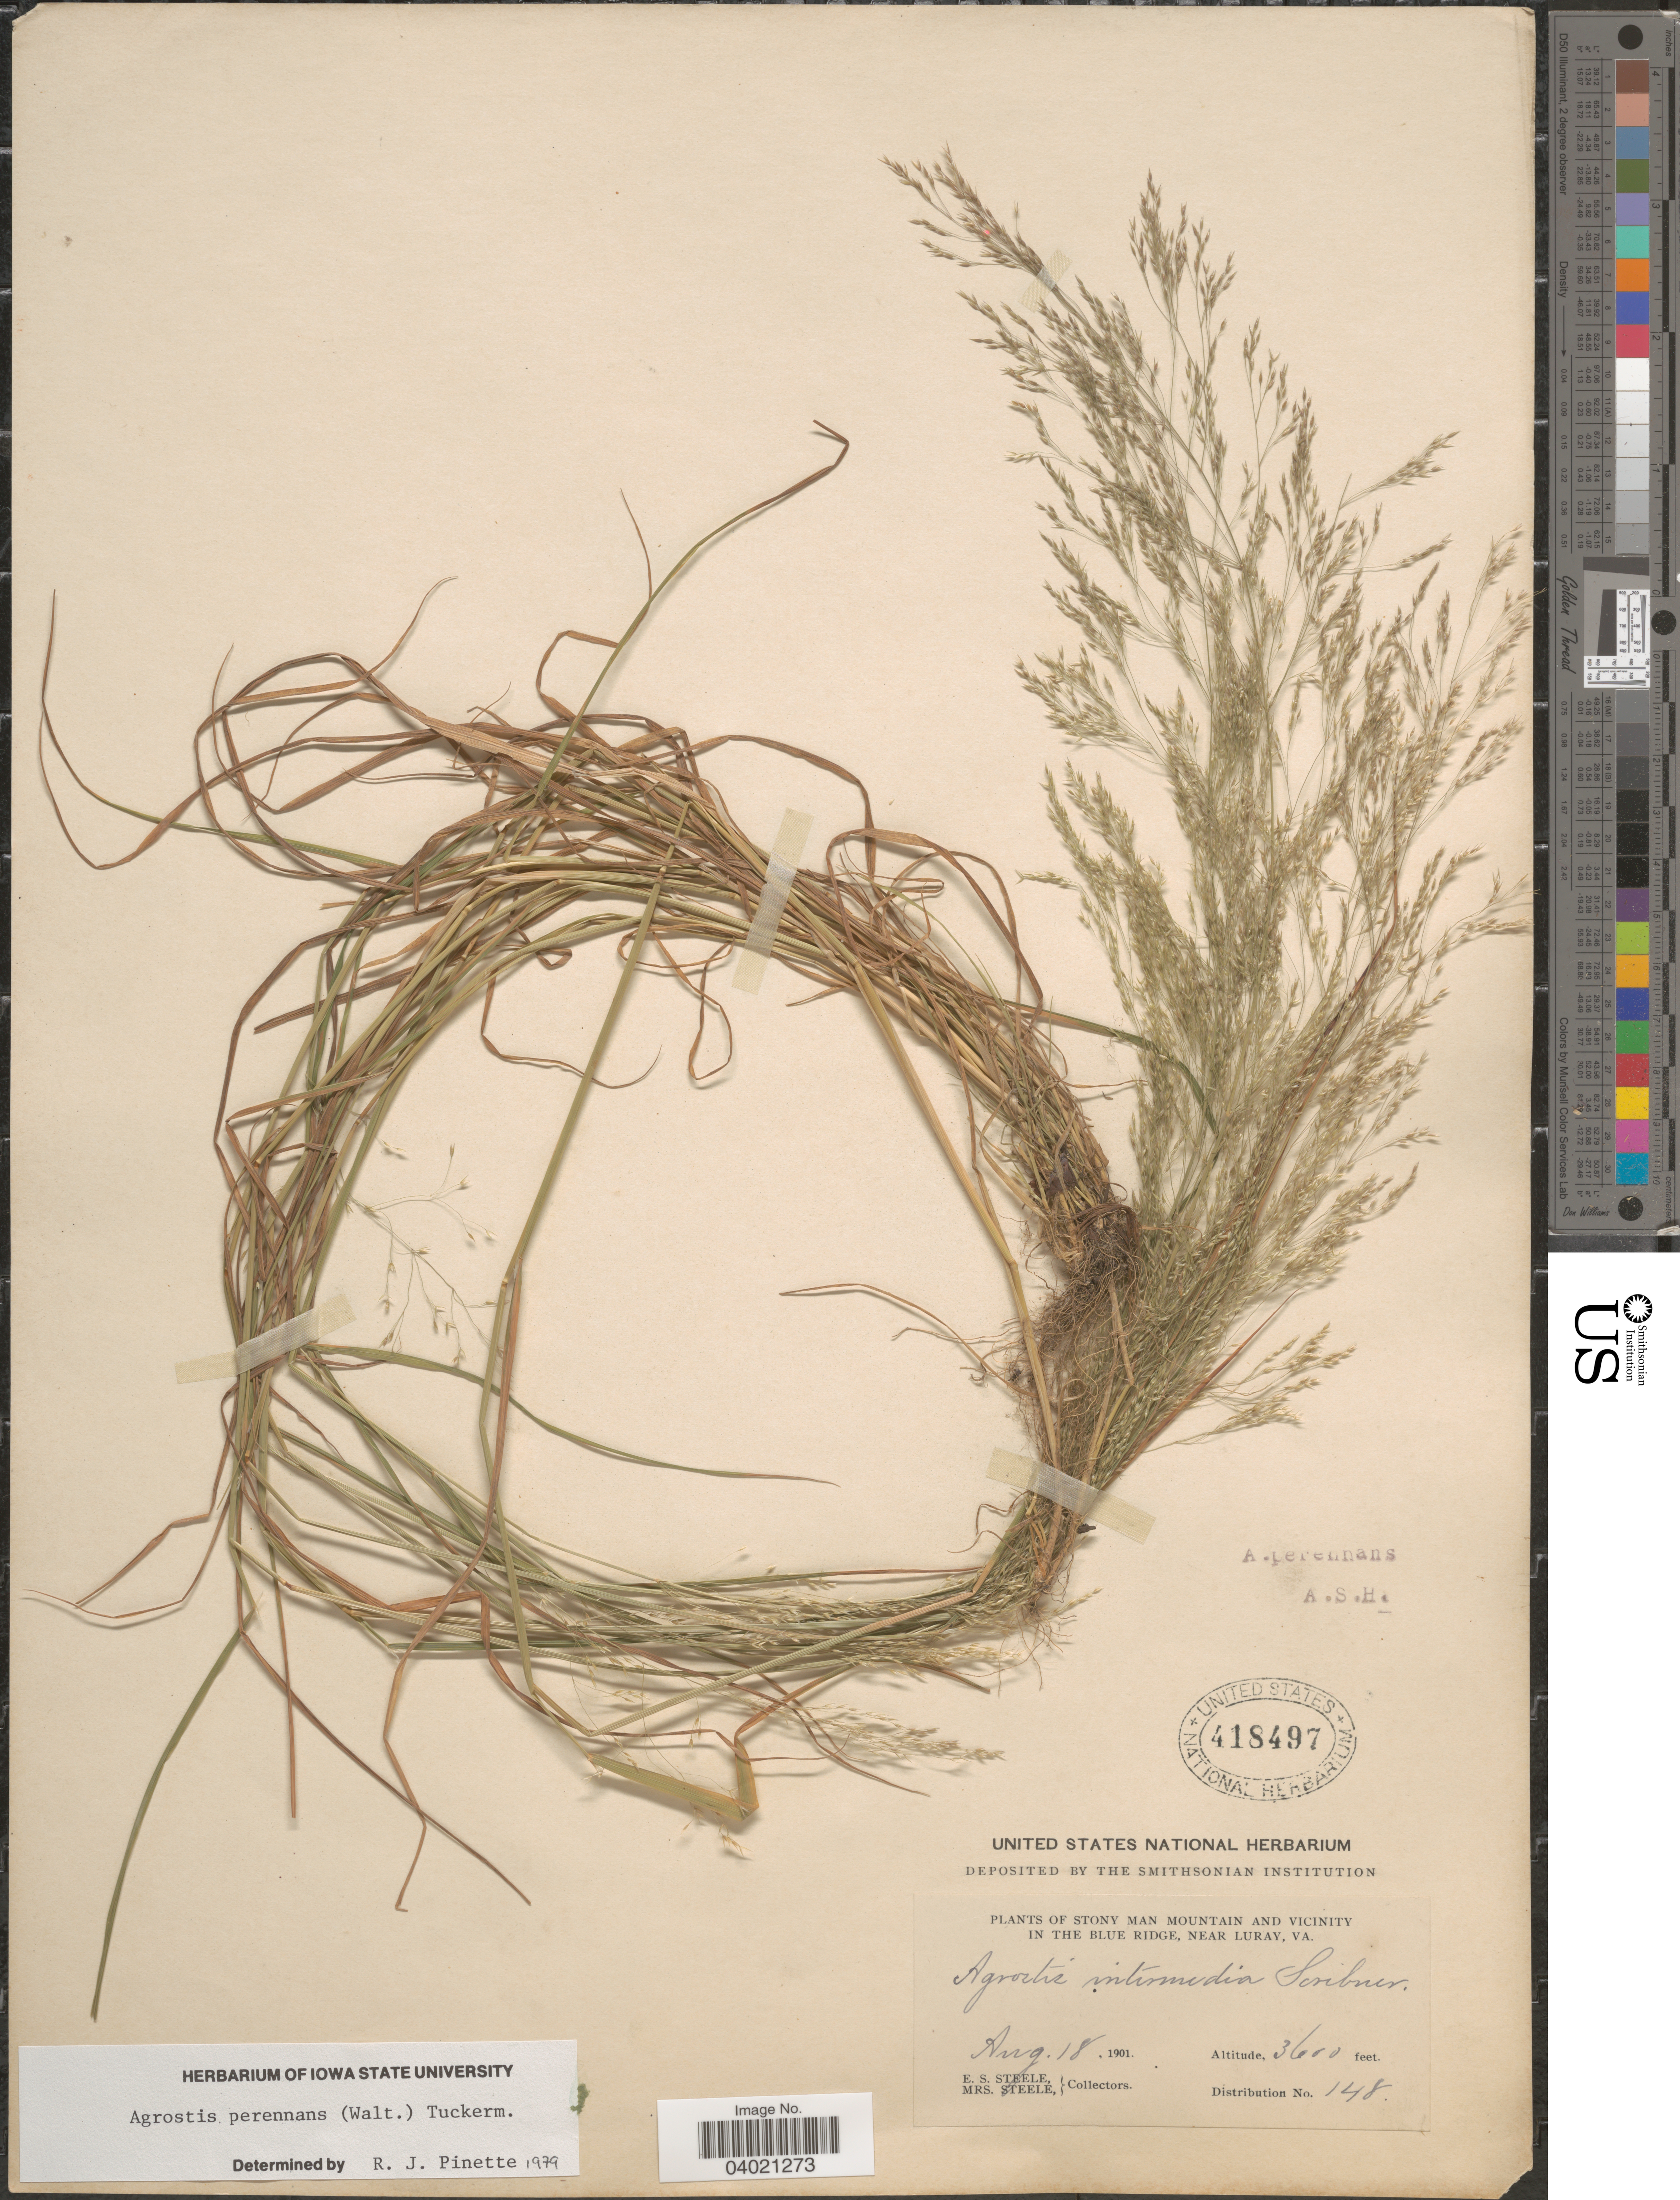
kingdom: Plantae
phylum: Tracheophyta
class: Liliopsida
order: Poales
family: Poaceae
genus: Agrostis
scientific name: Agrostis perennans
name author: (Walter) Tuck.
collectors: E. Steele & Mrs. E. S. Steele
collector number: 148?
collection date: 1901-08-18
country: United States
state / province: Virginia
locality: Stony Man Mountain and vicinity in the Blue Ridge, near Luray.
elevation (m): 1097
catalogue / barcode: US 418497